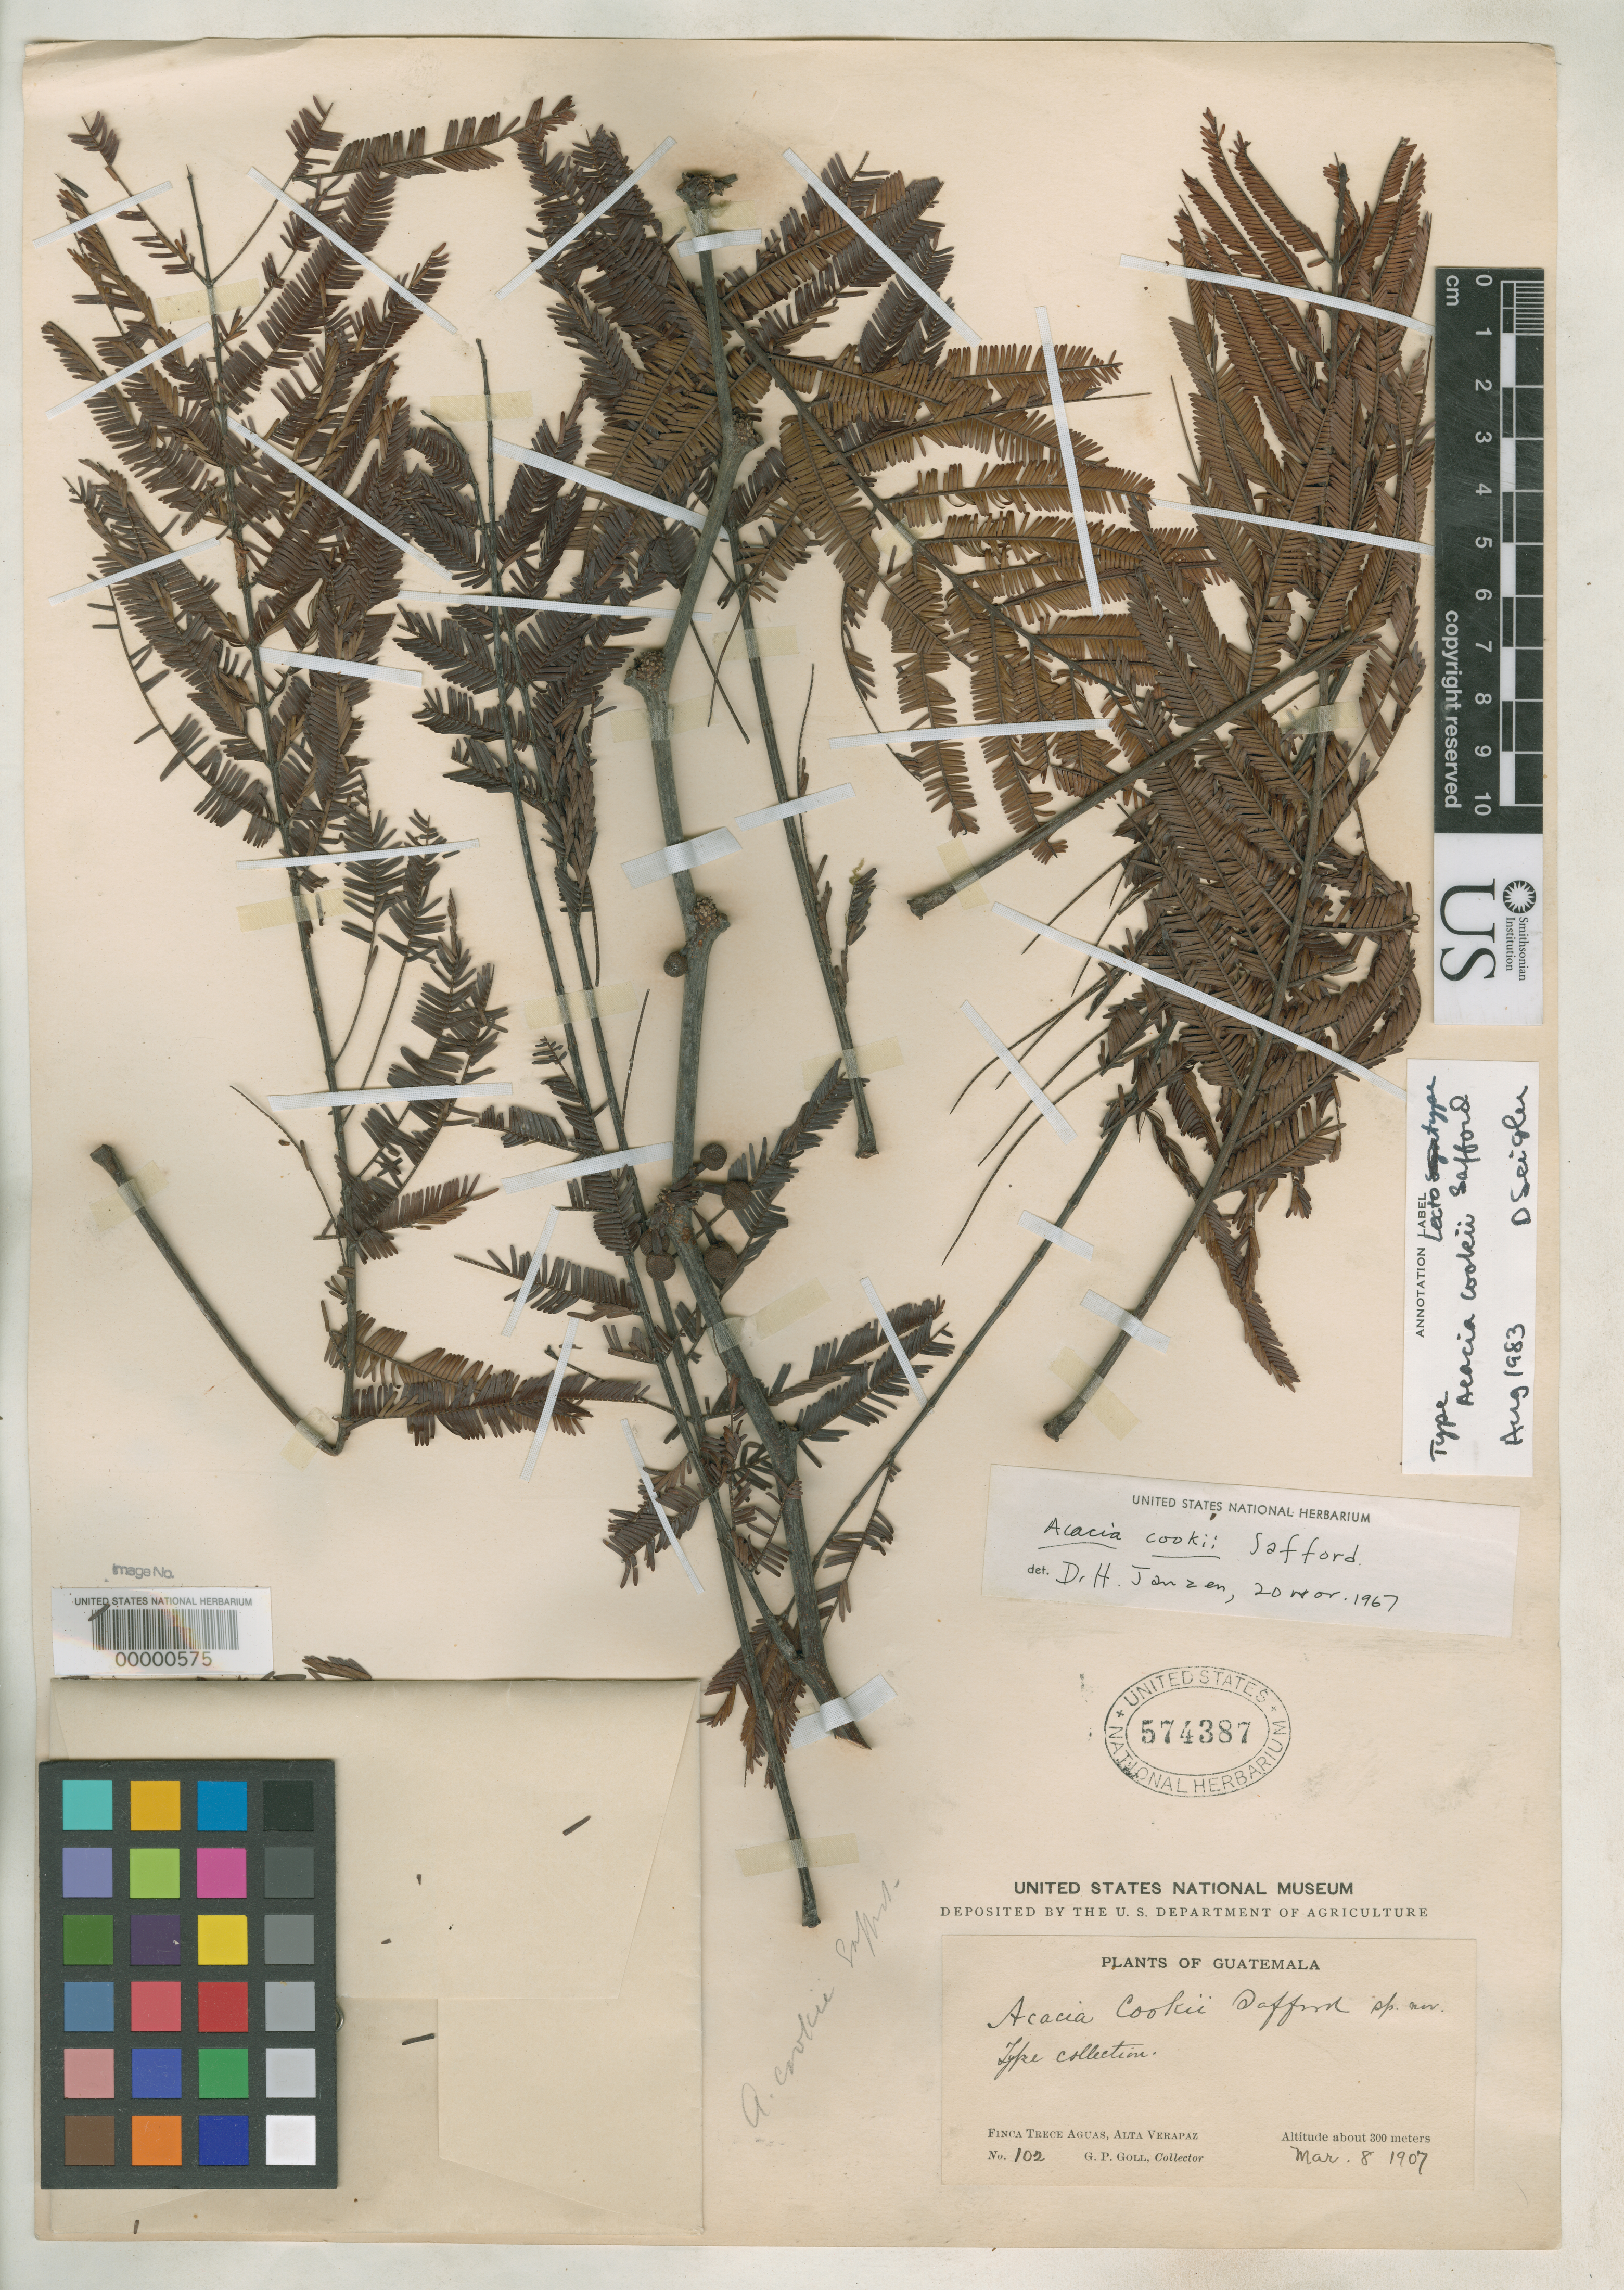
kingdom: Plantae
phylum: Tracheophyta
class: Magnoliopsida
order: Fabales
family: Fabaceae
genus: Acacia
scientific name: Acacia cookii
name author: Saff.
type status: Lectotype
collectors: G. Goll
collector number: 102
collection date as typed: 08 Mar 1907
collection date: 1907-03-08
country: Guatemala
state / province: Alta Verapaz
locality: Finca Trece Aguas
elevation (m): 300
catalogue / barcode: US 574387